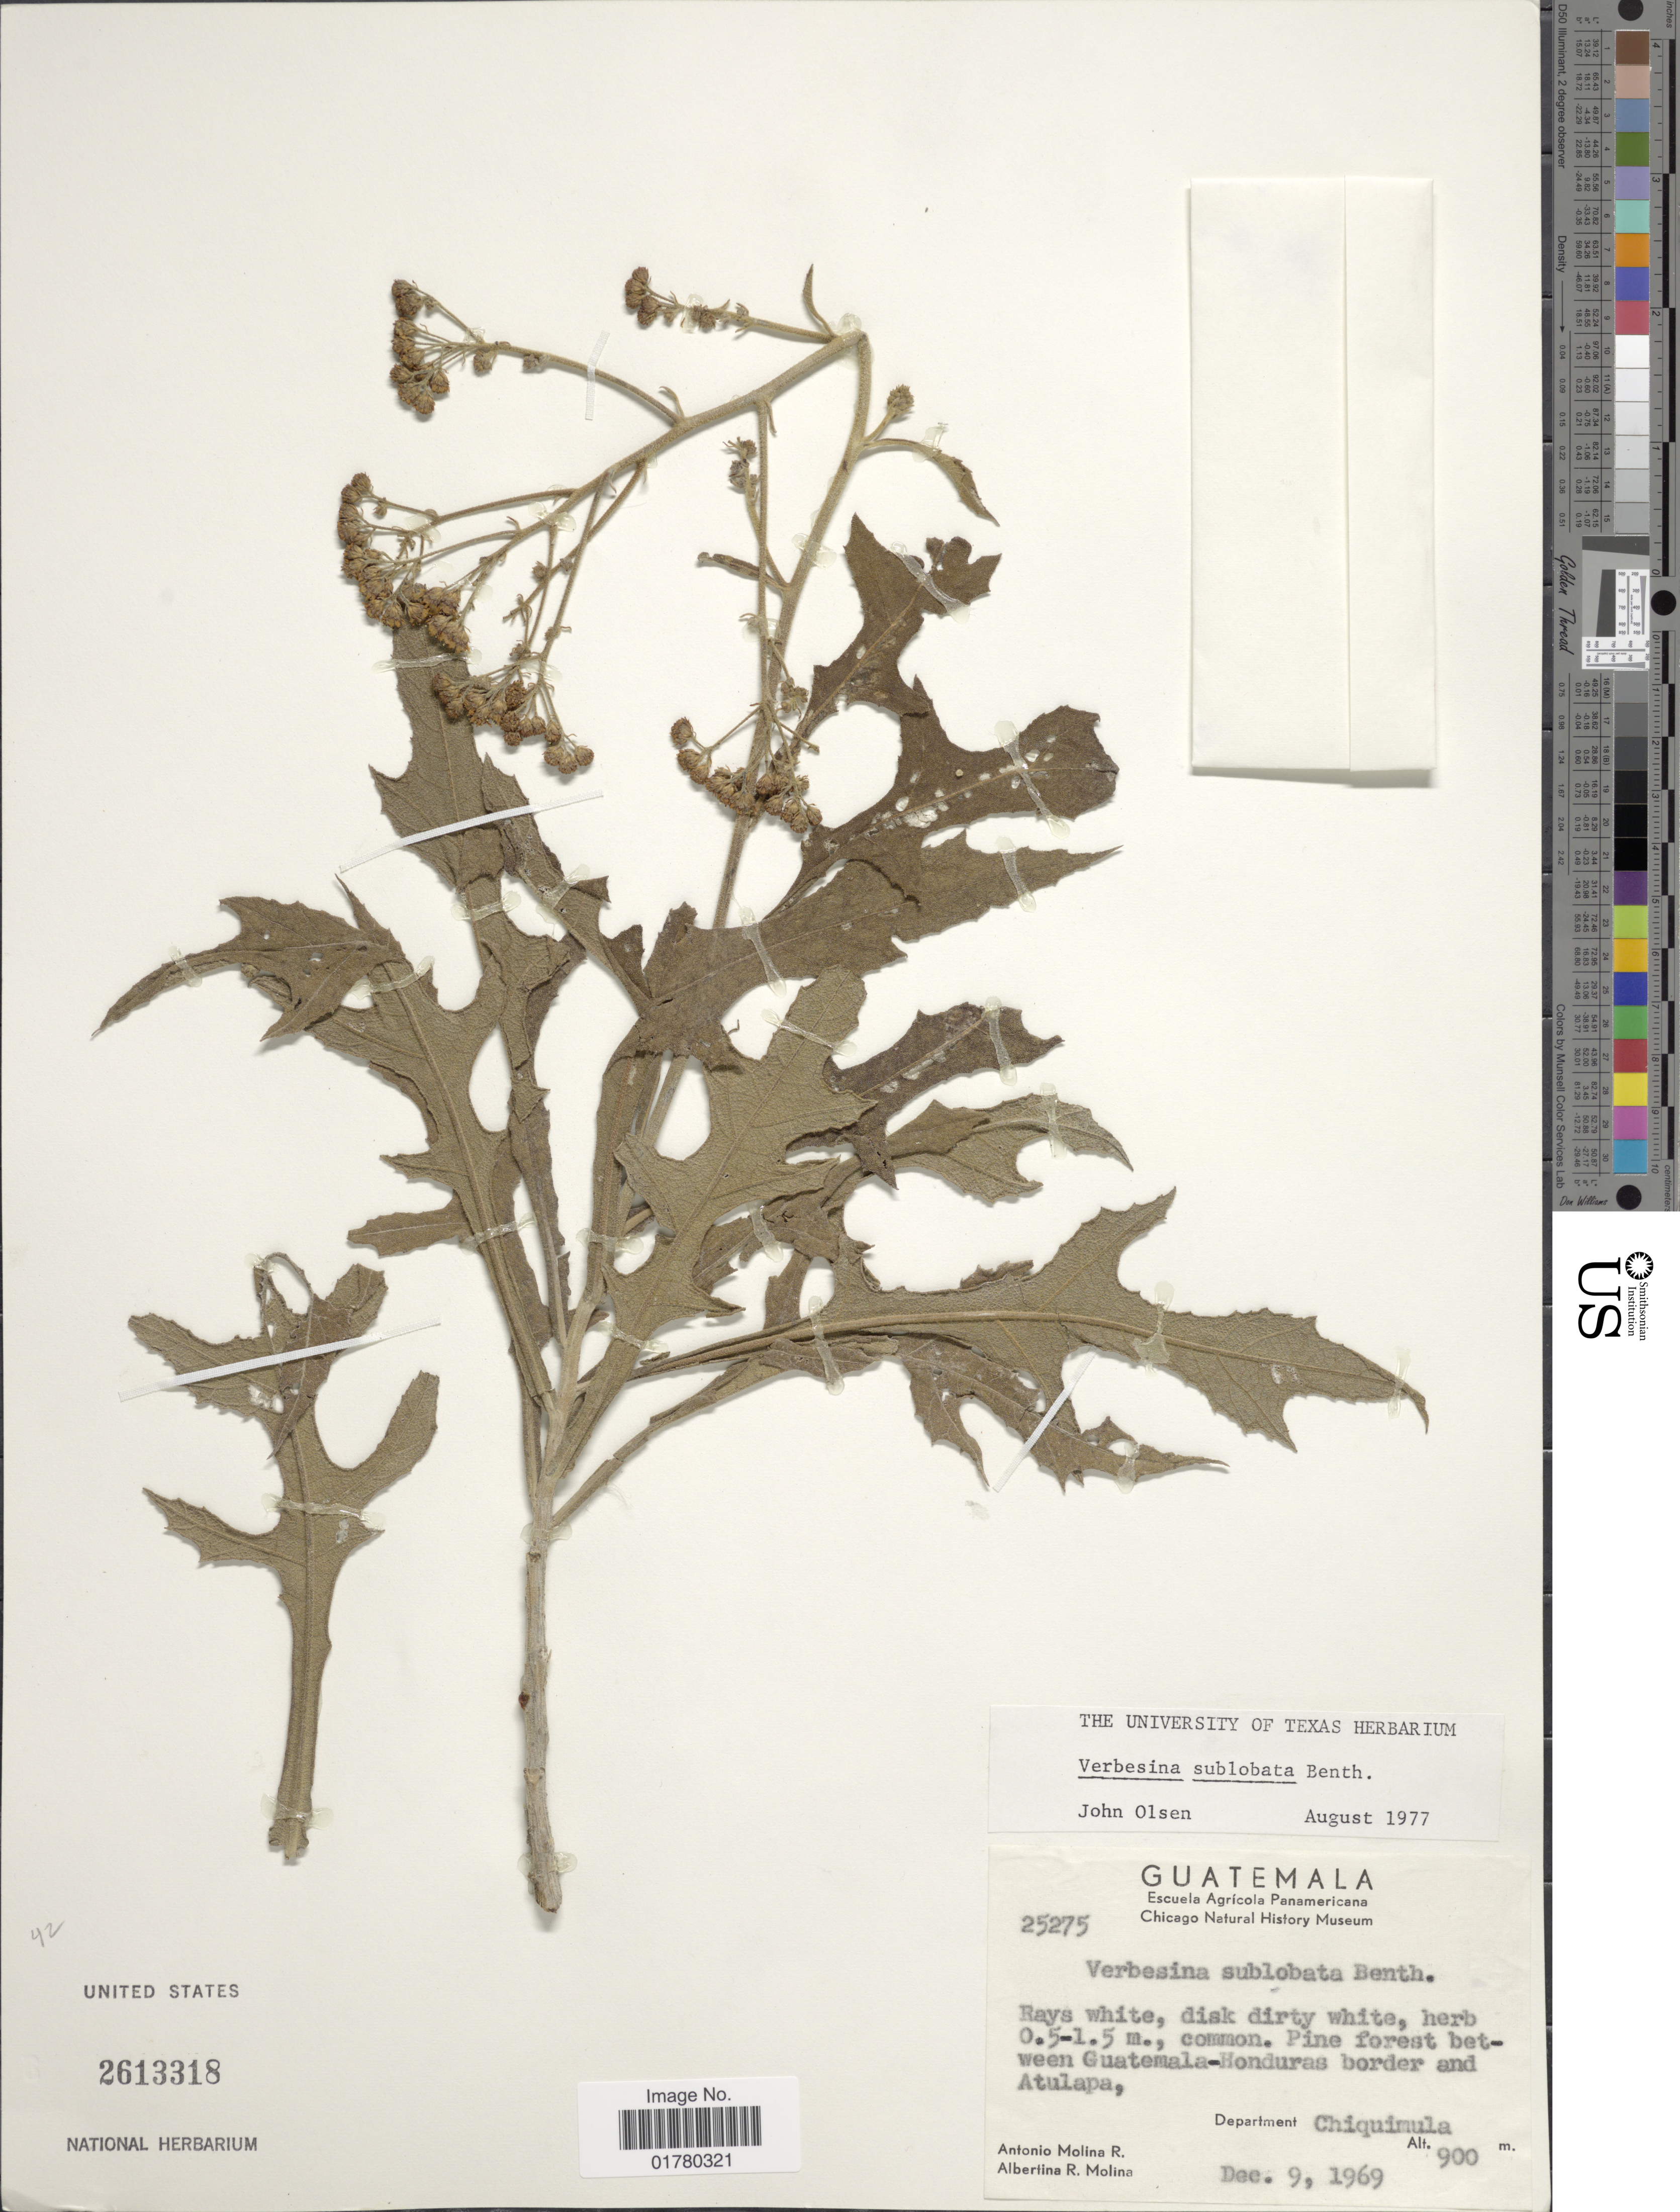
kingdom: Plantae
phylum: Tracheophyta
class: Magnoliopsida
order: Asterales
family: Asteraceae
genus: Verbesina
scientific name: Verbesina turbacensis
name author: Kunth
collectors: A. Molina R. & A. R. Molina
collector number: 25275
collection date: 1969-12-09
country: Guatemala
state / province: Chiquimula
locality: Pine forest between Guatemala - Honduras border and Atulapa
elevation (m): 900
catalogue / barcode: US 2613318